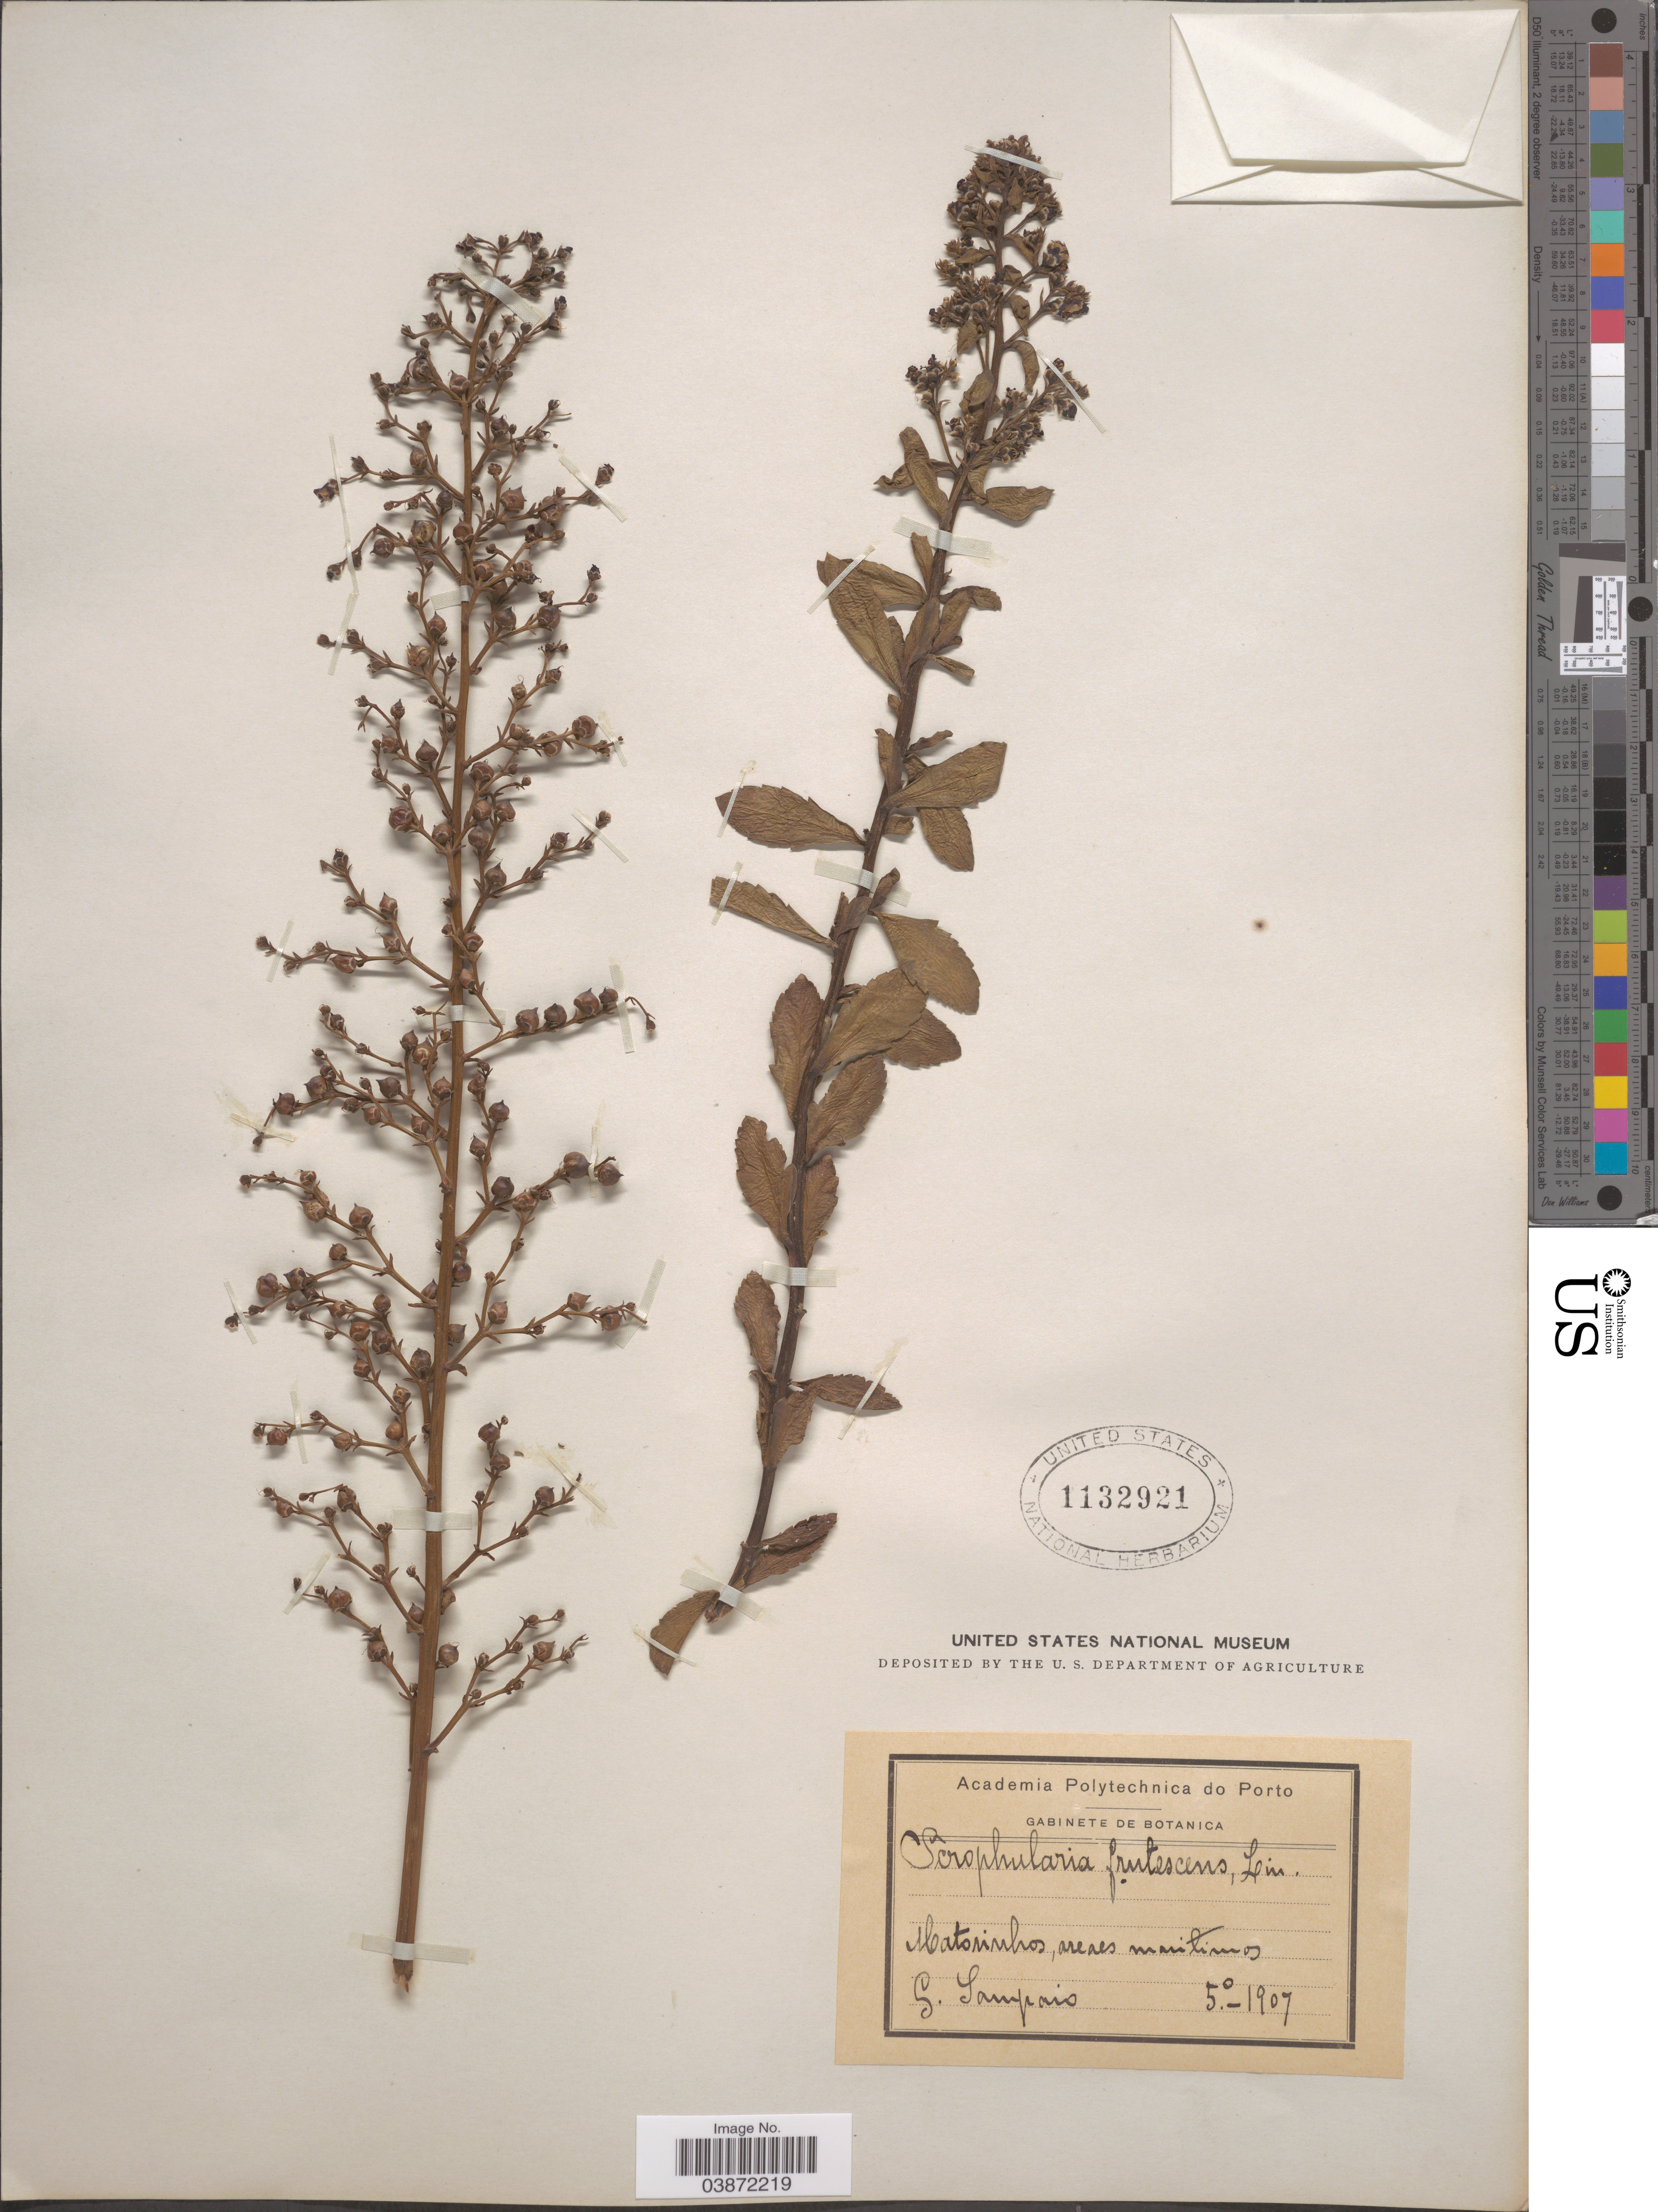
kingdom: Plantae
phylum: Tracheophyta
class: Magnoliopsida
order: Lamiales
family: Scrophulariaceae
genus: Scrophularia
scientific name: Scrophularia frutescens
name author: L.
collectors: G. A. Sampaio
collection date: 1907-05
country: Portugal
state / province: Porto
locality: Matorinhos, areas maritimos.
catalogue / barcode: US 1132921